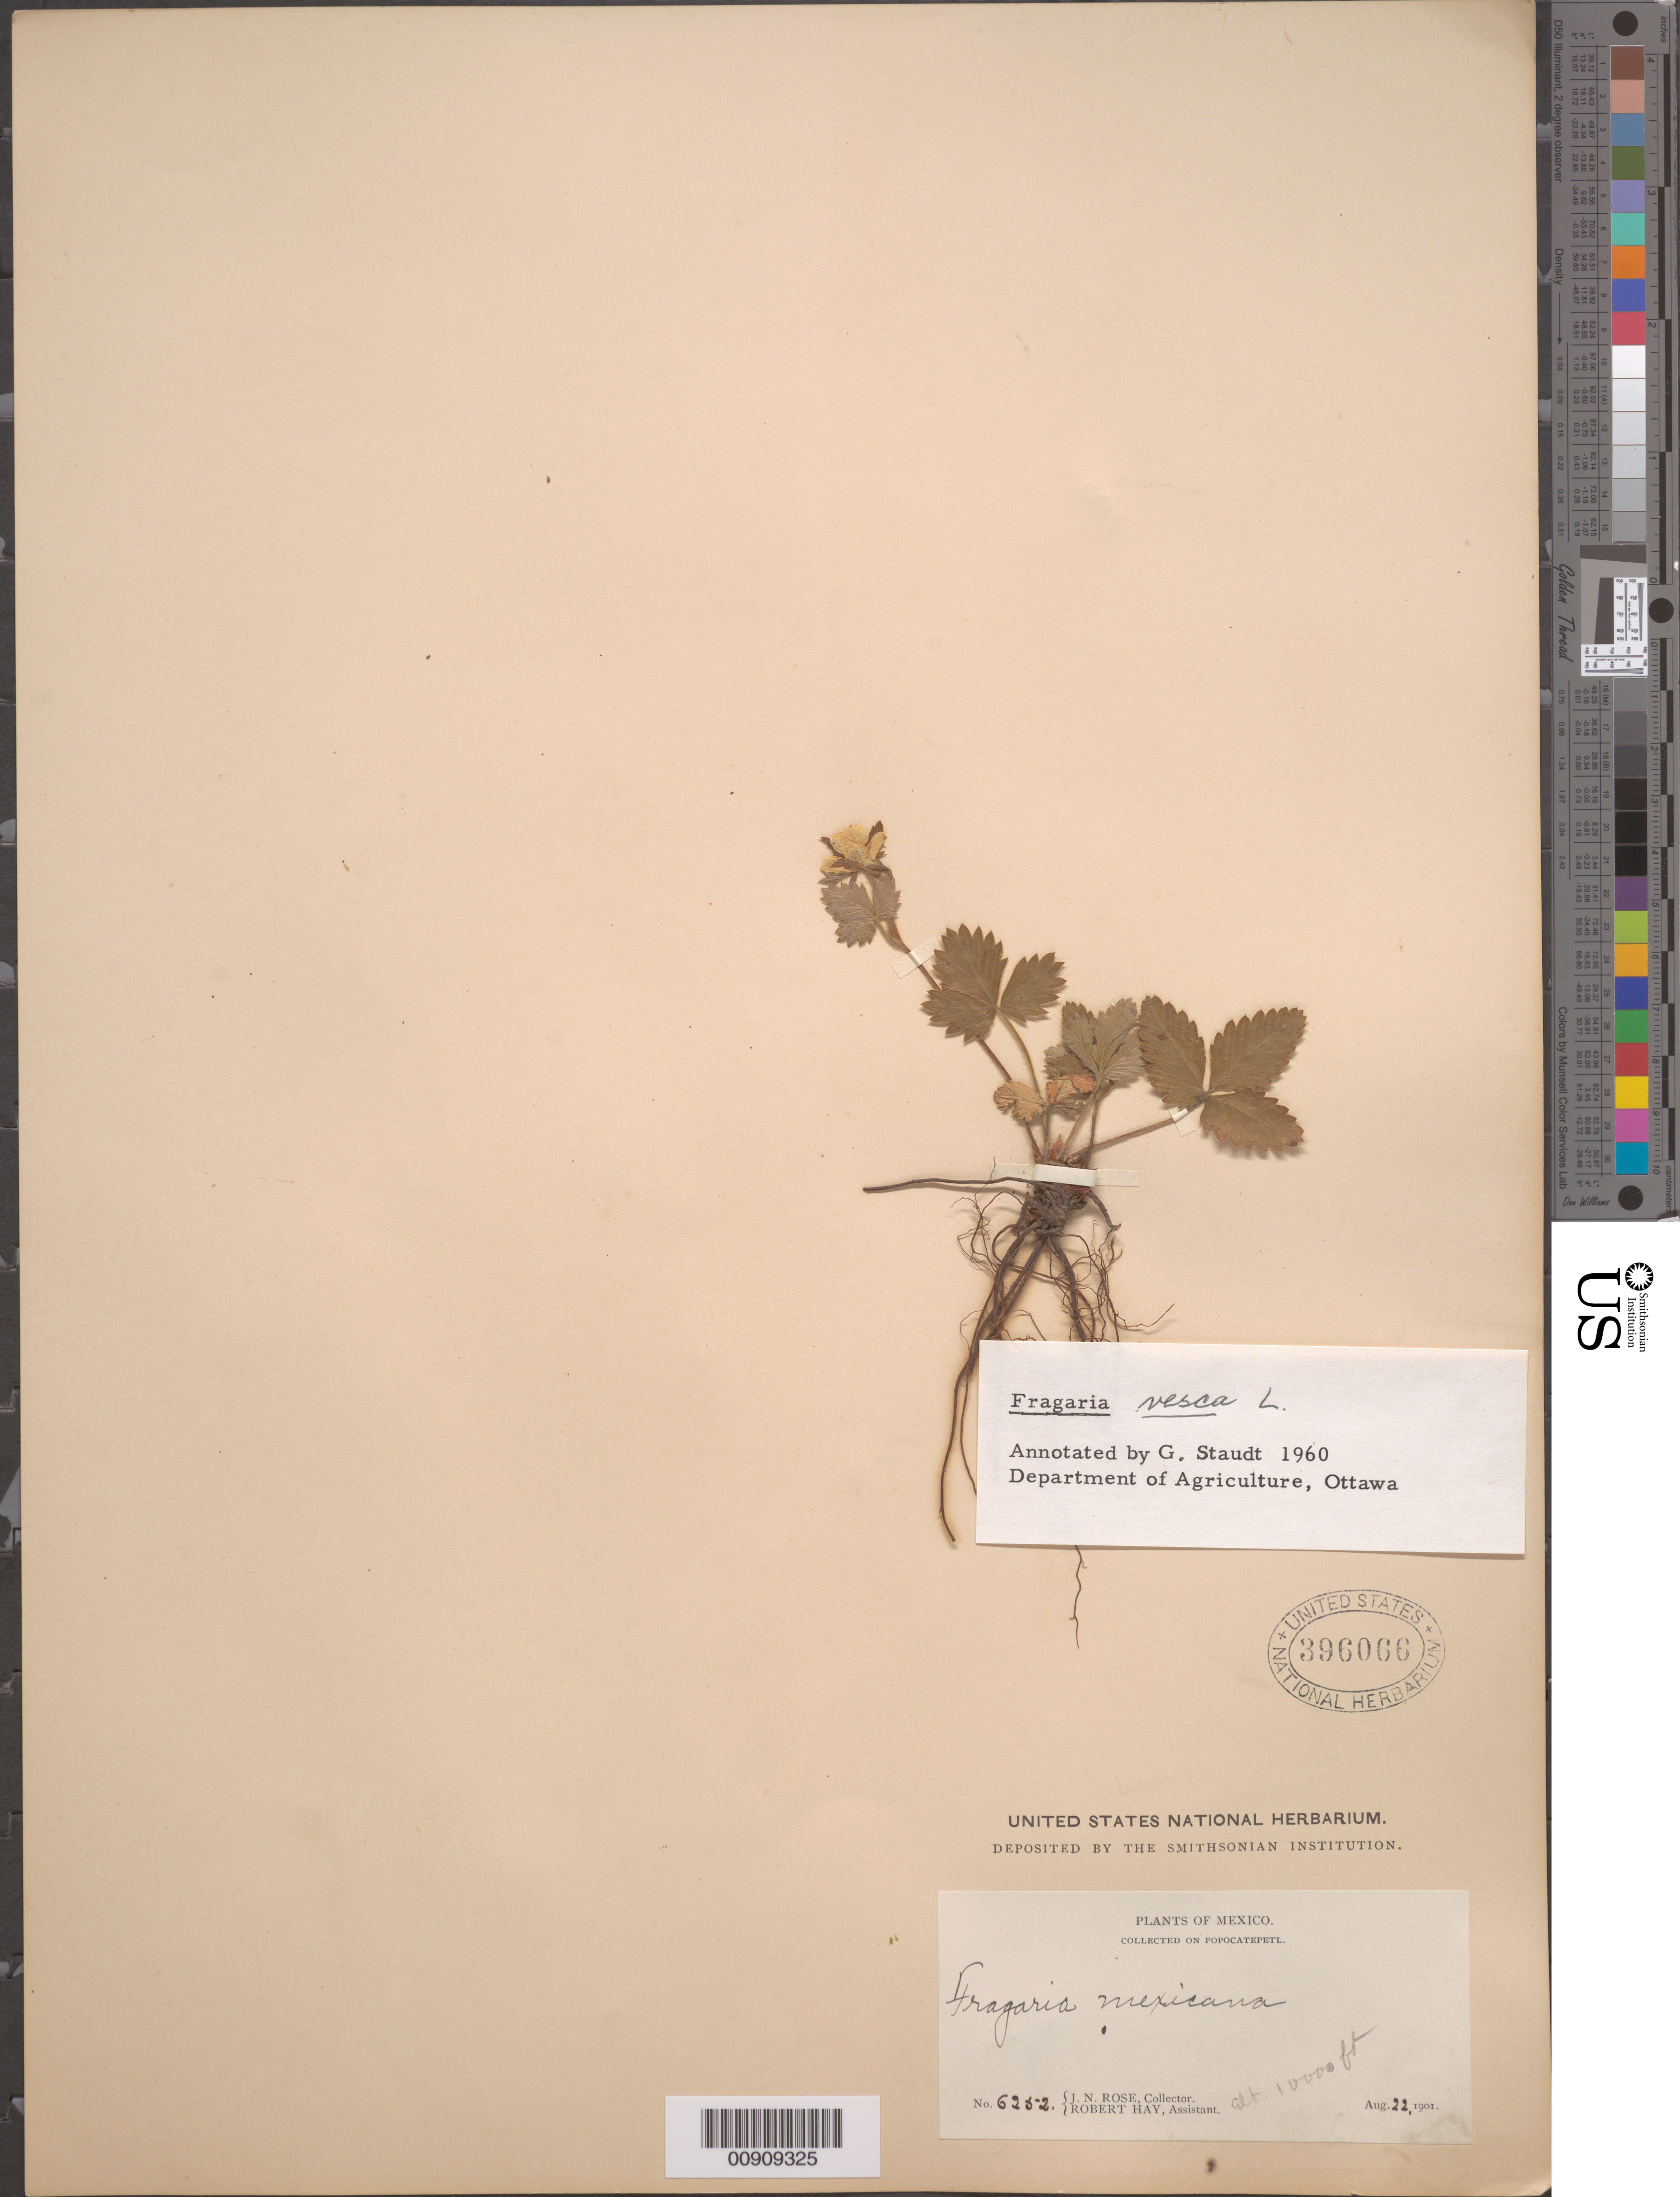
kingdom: Plantae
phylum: Tracheophyta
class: Magnoliopsida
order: Rosales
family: Rosaceae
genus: Fragaria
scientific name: Fragaria vesca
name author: L.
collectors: J. N. Rose & R. Hay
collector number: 6252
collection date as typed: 22 Aug 1901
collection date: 1901-08-22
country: Mexico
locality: Popocatepetl.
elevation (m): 3048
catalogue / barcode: US 396066